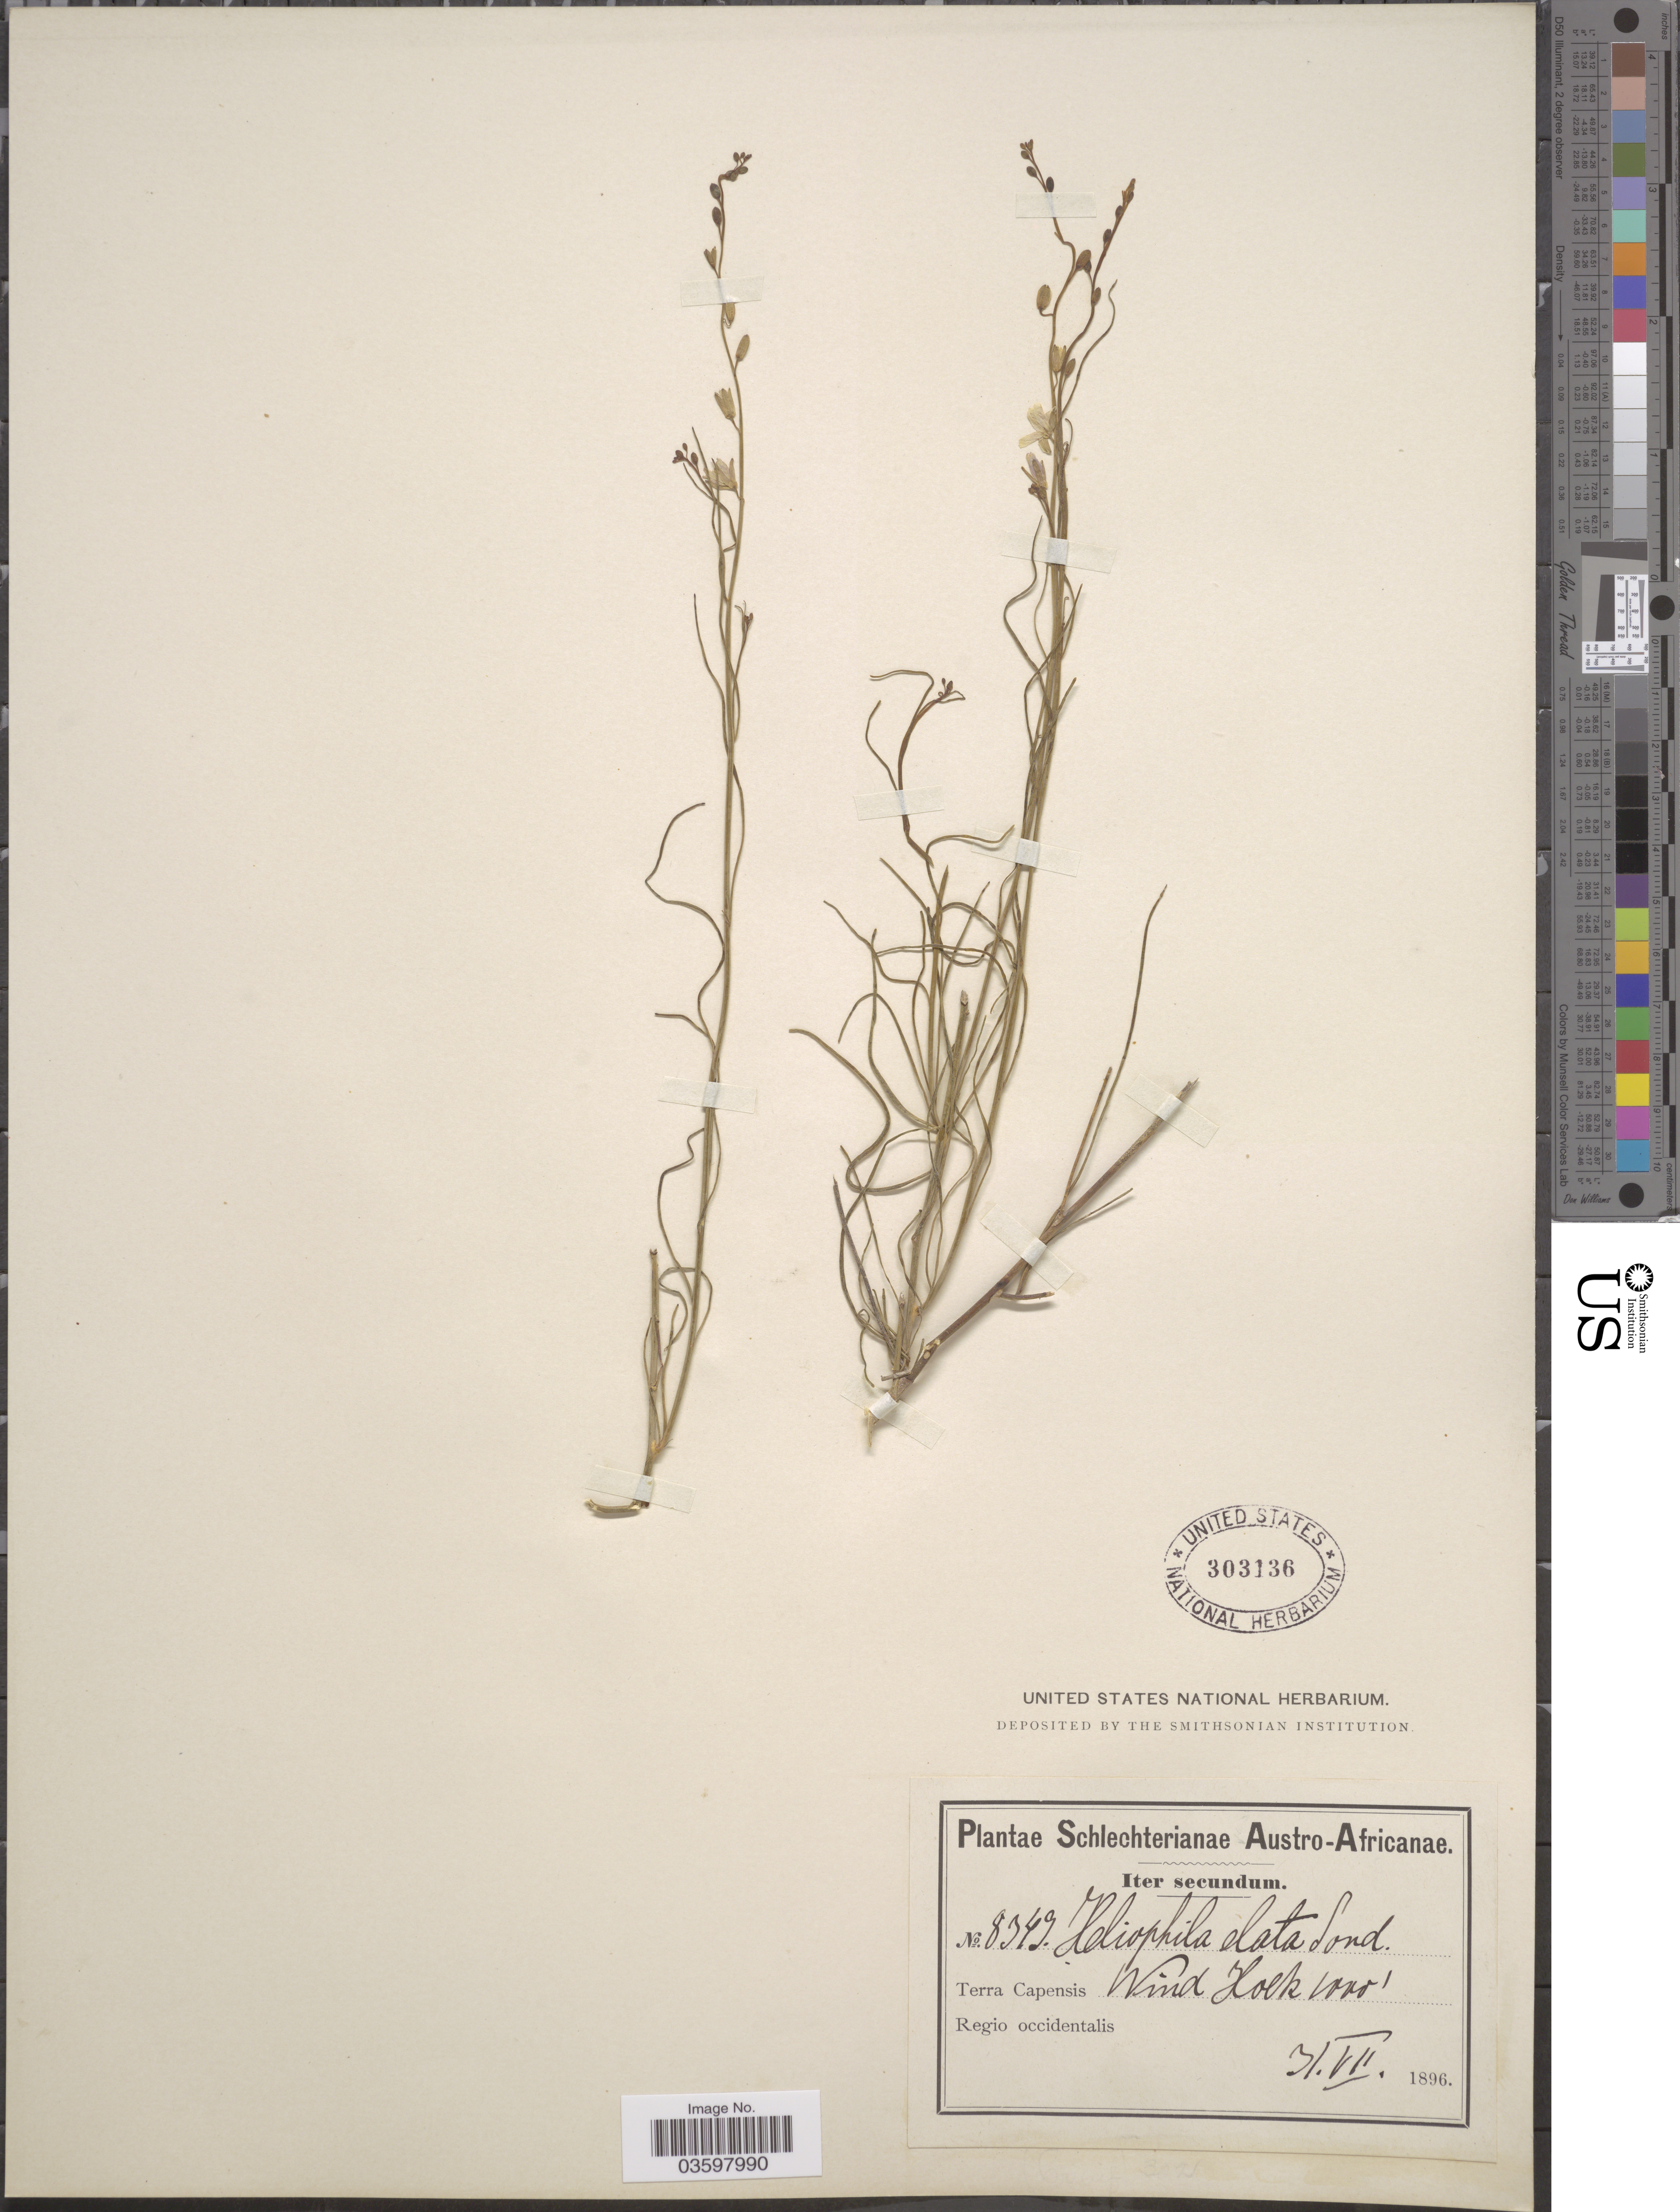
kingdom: Plantae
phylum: Tracheophyta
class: Magnoliopsida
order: Brassicales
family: Brassicaceae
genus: Heliophila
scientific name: Heliophila elata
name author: Sond.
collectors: Schlechter, --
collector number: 8349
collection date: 1896-07-31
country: South Africa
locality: Austro-Africanae. Terra Capensis Regio occidentalis Wind Hoek.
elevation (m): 305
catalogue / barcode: US 303136